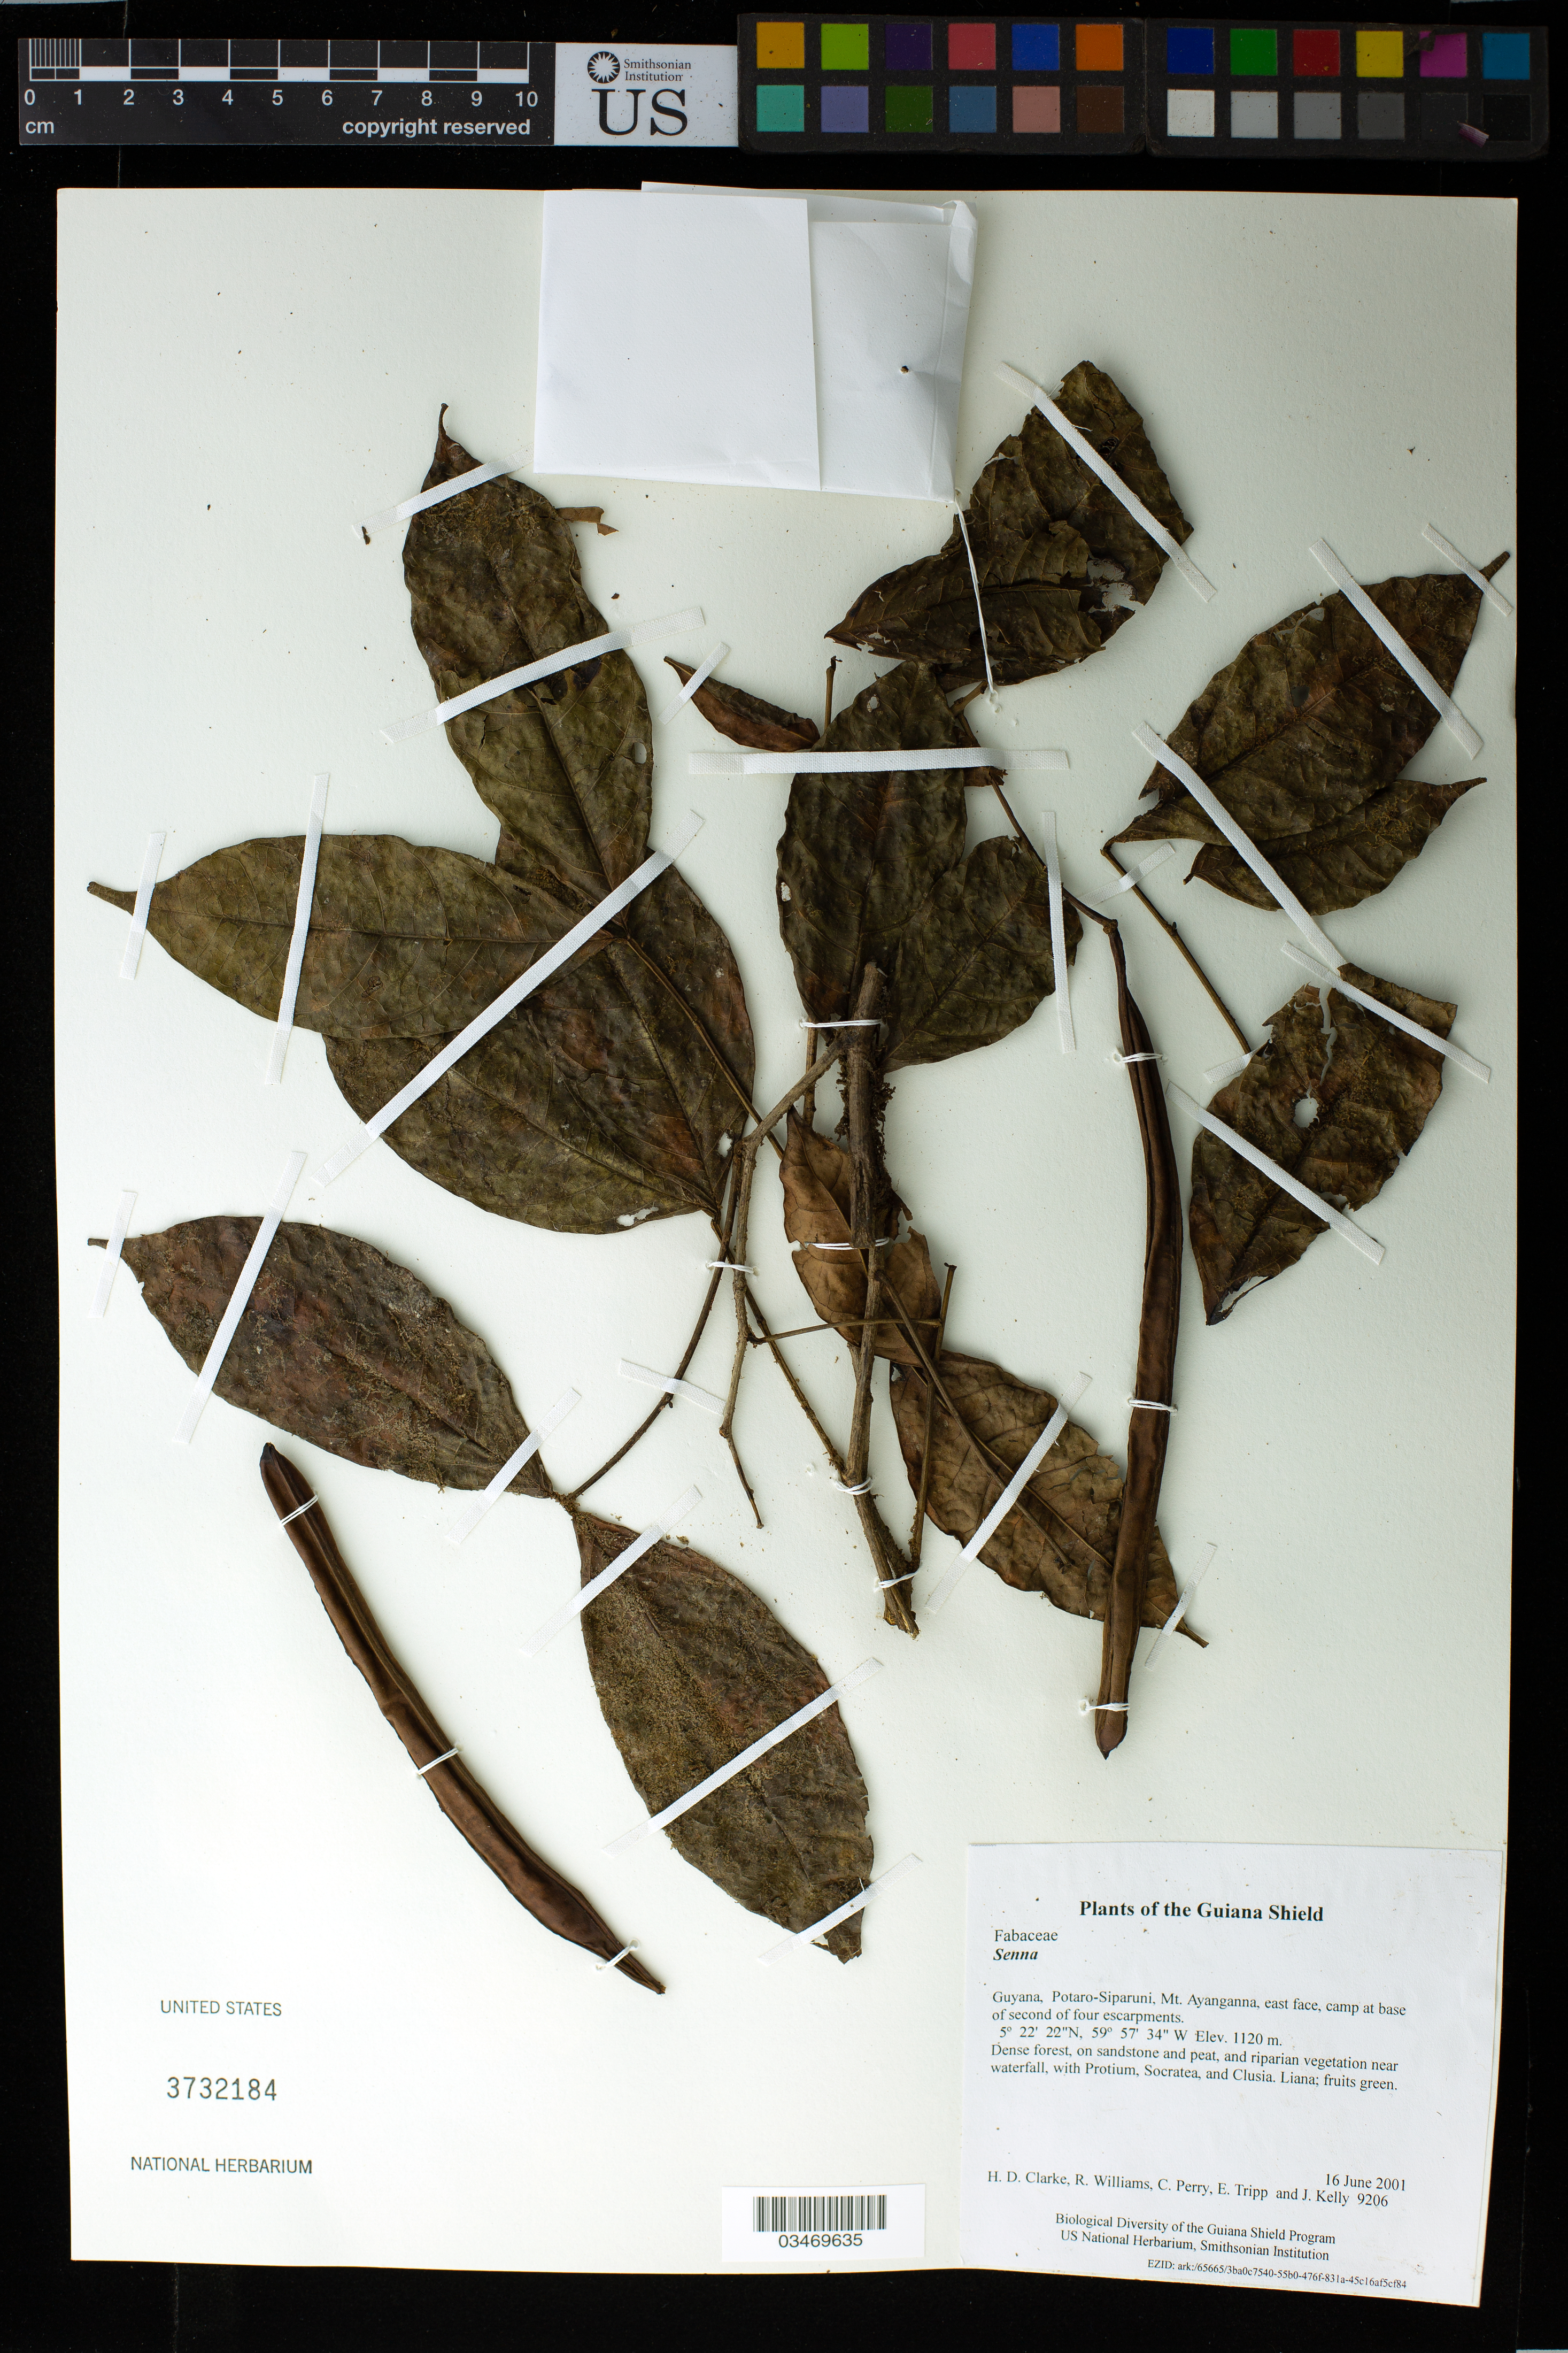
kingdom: Plantae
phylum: Tracheophyta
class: Magnoliopsida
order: Fabales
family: Fabaceae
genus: Senna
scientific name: Senna sp.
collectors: H. D. Clarke, R. Williams, C. Perry, E. Tripp & J. Kelly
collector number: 9206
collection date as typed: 16 June 2001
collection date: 2001-06-16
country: Guyana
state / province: Potaro-Siparuni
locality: Mt. Ayanganna, east face, camp at base of second of four escarpments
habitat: Dense forest, on sandstone and peat, and riparian vegetation near waterfall, with Protium, Socratea, and Clusia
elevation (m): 1120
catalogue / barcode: US 3732184